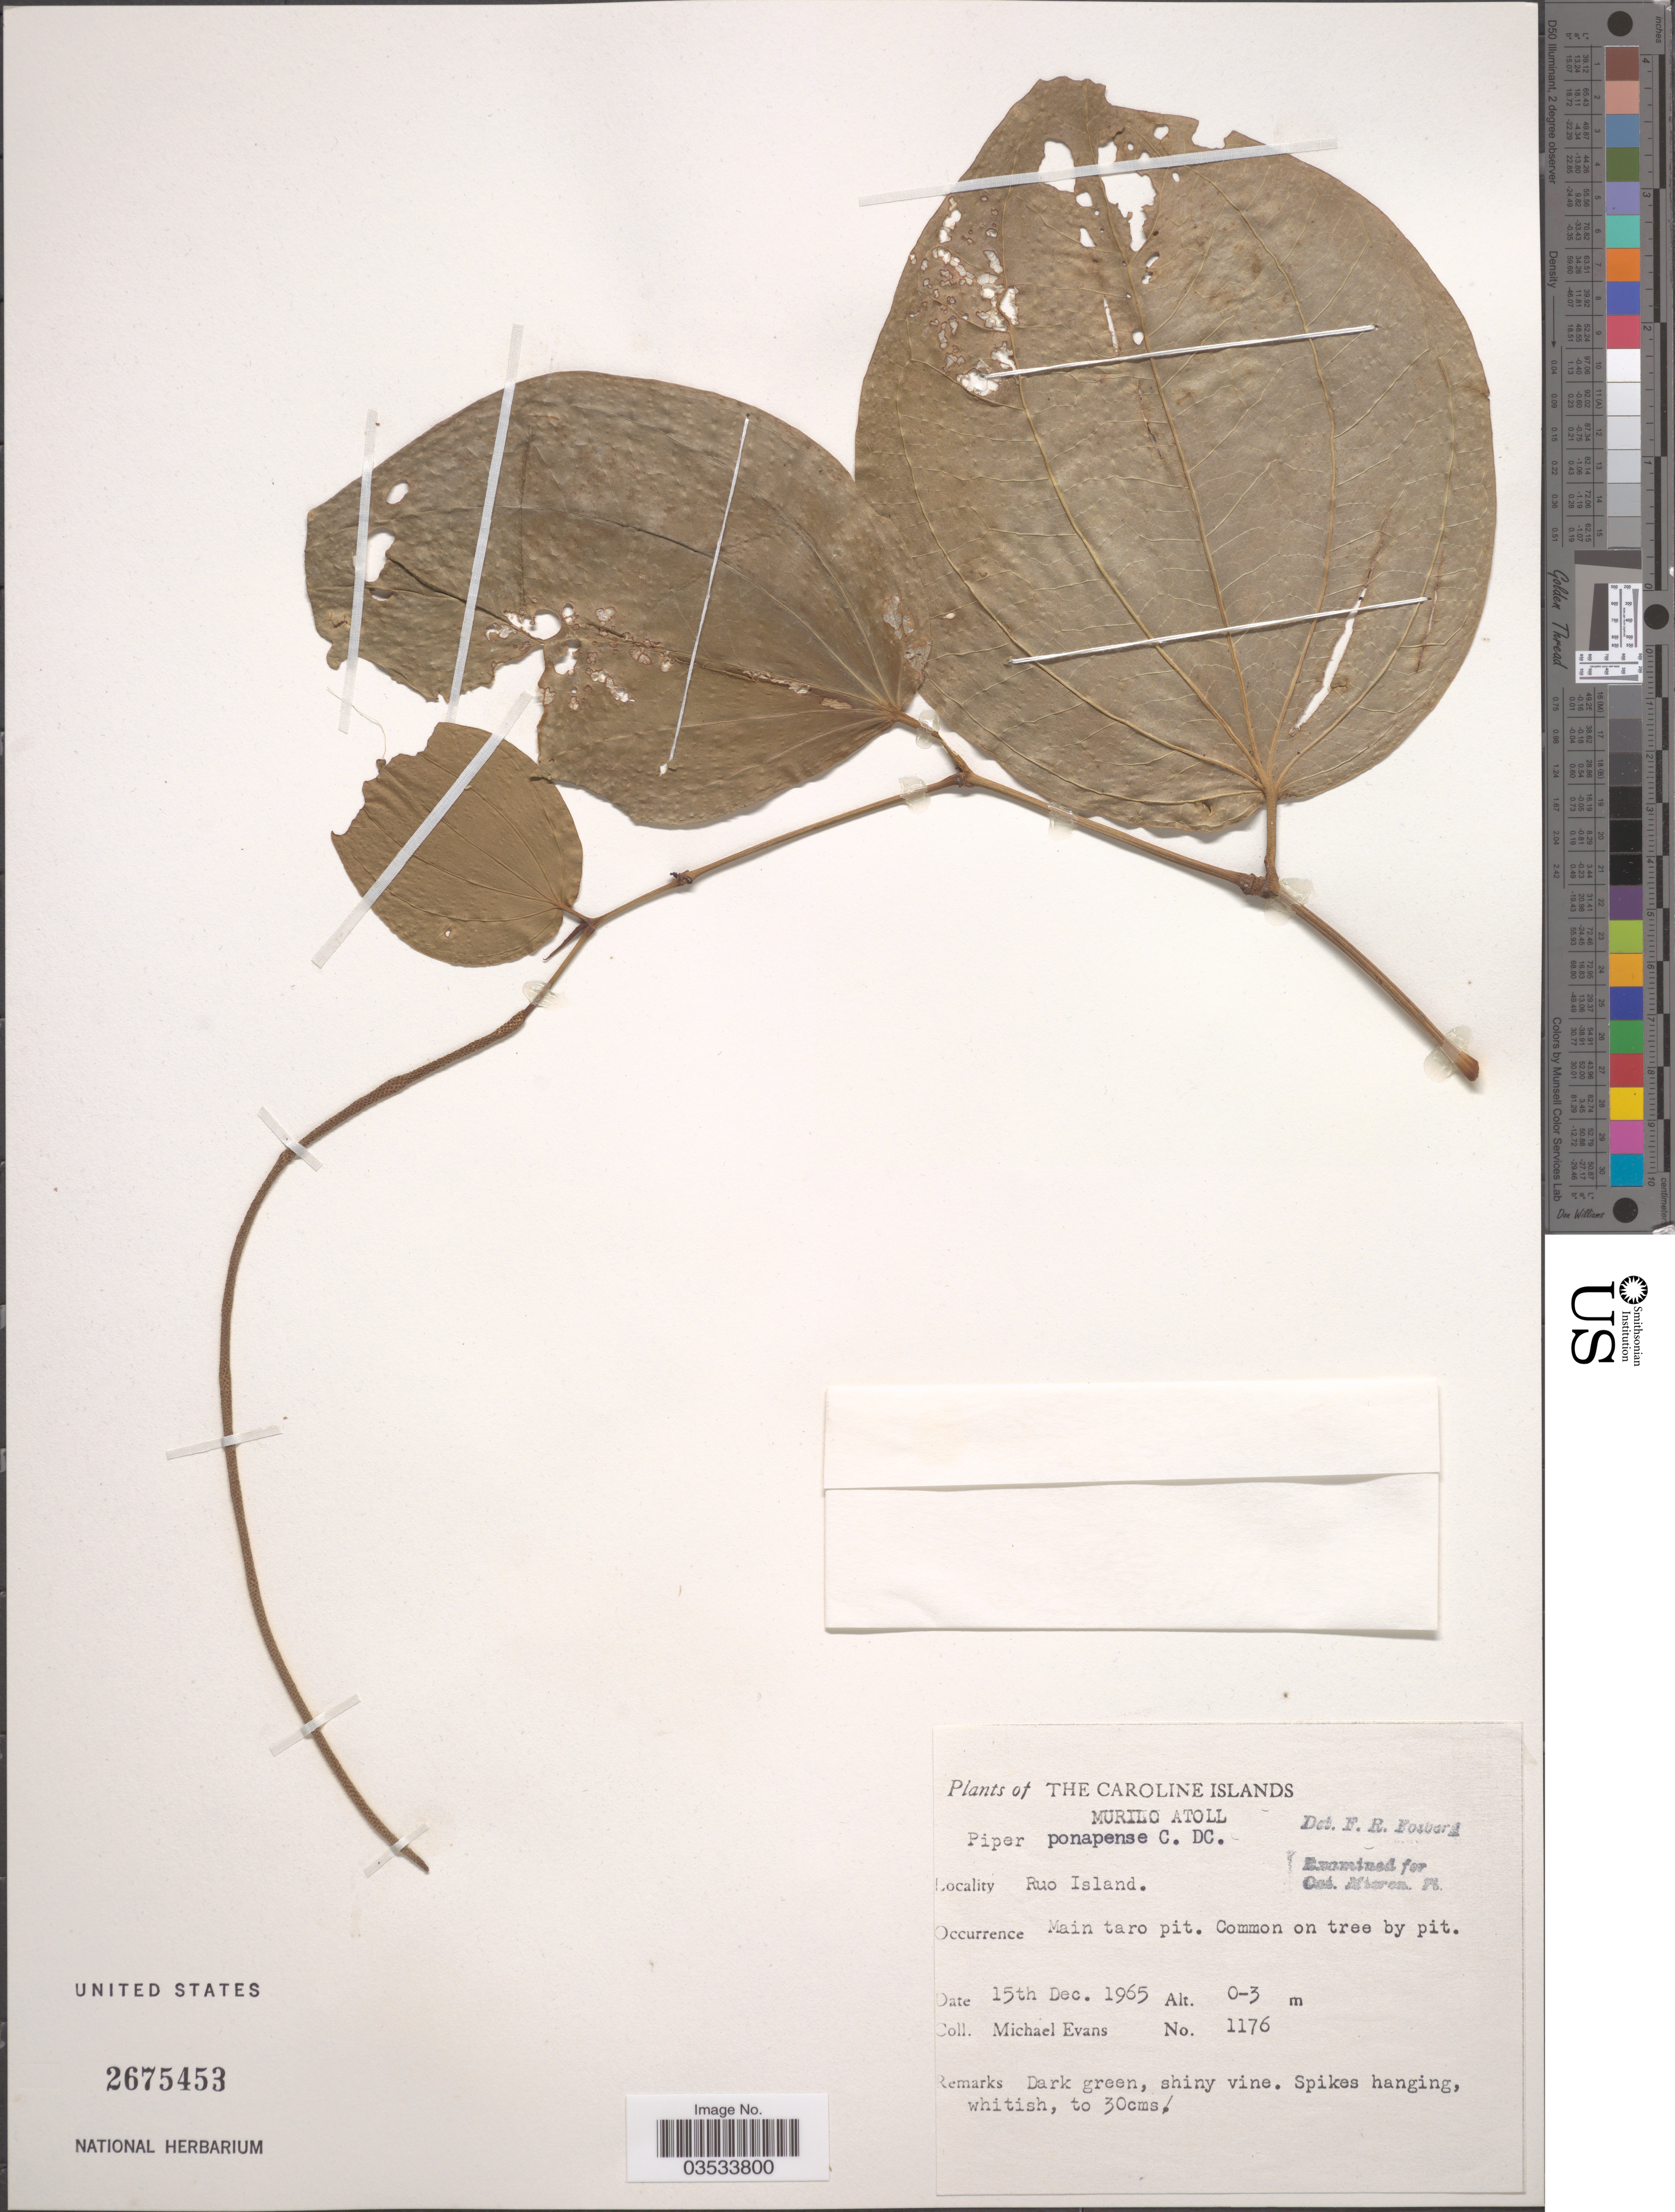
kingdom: Plantae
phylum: Tracheophyta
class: Magnoliopsida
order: Piperales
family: Piperaceae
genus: Piper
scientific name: Piper ponapense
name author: C. DC.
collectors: M. Evans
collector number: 1176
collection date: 1965-12-15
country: Micronesia, Federated States of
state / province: Truk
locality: Caroline Islands. Murilo Atoll. Ruo Island. Main taro pit.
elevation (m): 0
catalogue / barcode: US 2675453